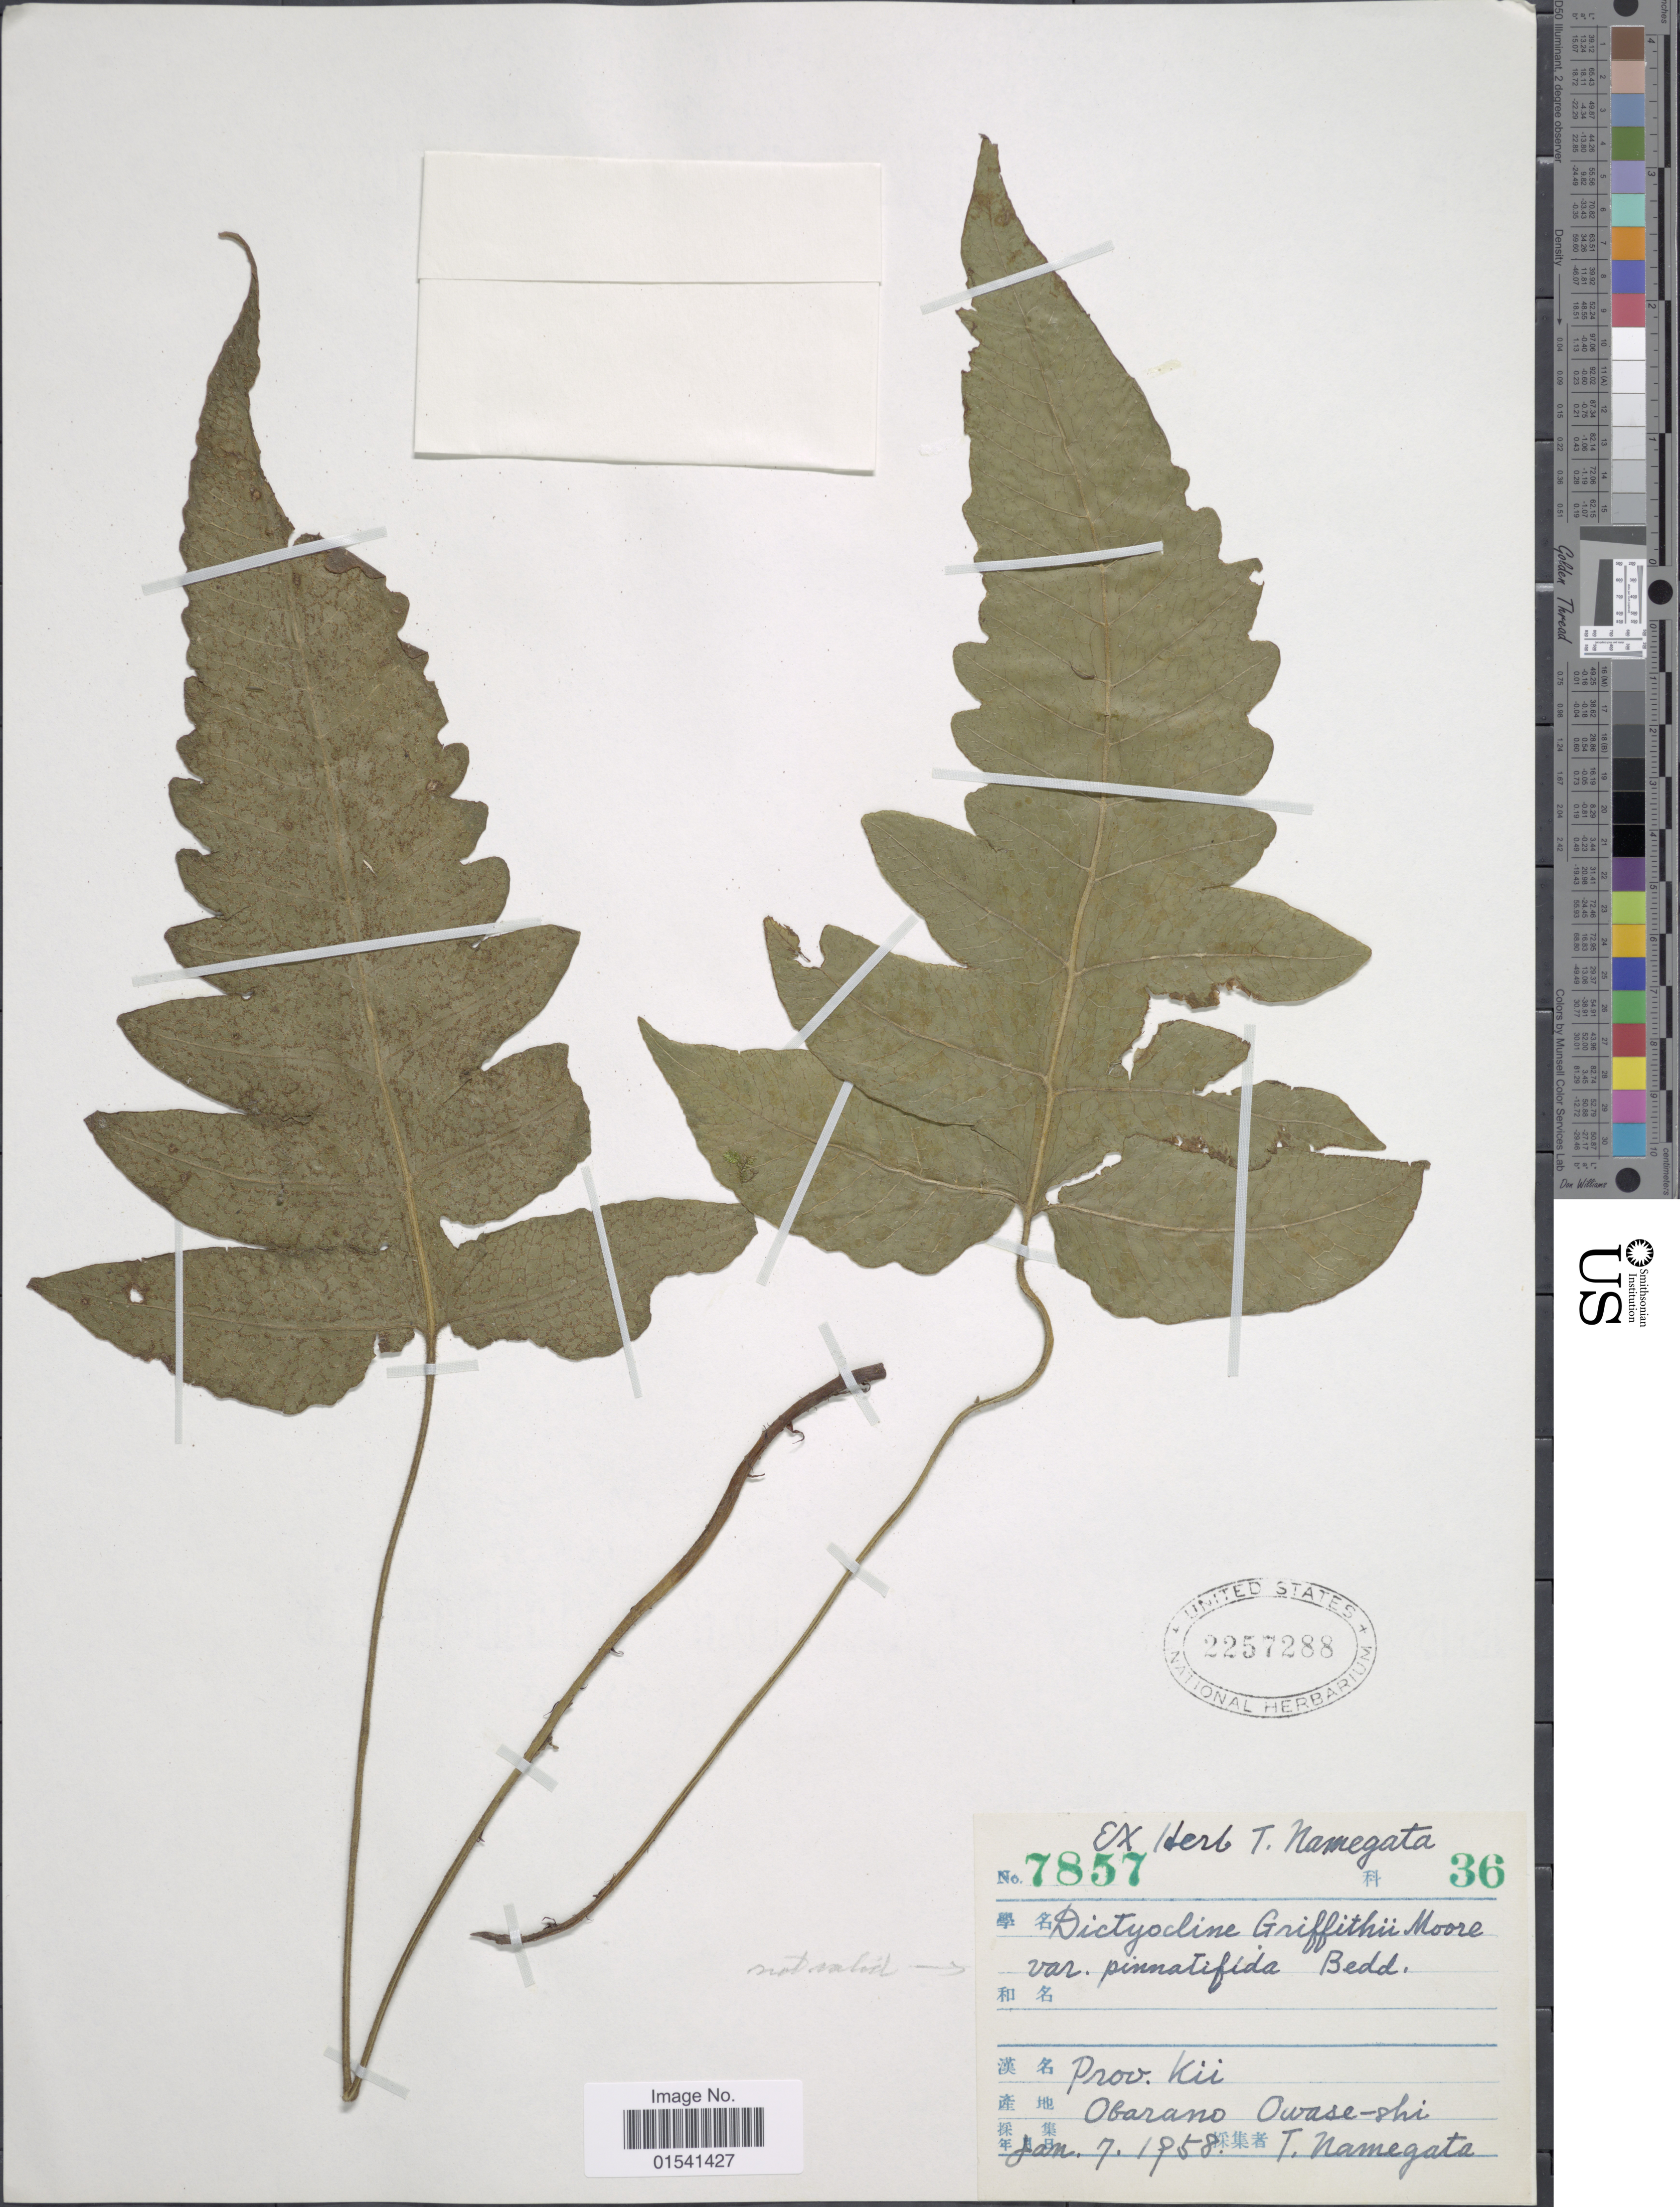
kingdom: Plantae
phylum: Tracheophyta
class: Polypodiopsida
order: Polypodiales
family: Thelypteridaceae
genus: Stegnogramma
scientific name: Stegnogramma griffithii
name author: (T. Moore) K. Iwats.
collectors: T. Namegata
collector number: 7857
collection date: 1958-01-07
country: Japan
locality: Prov. Kii, Obarno, Owase-shi.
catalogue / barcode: US 2257288